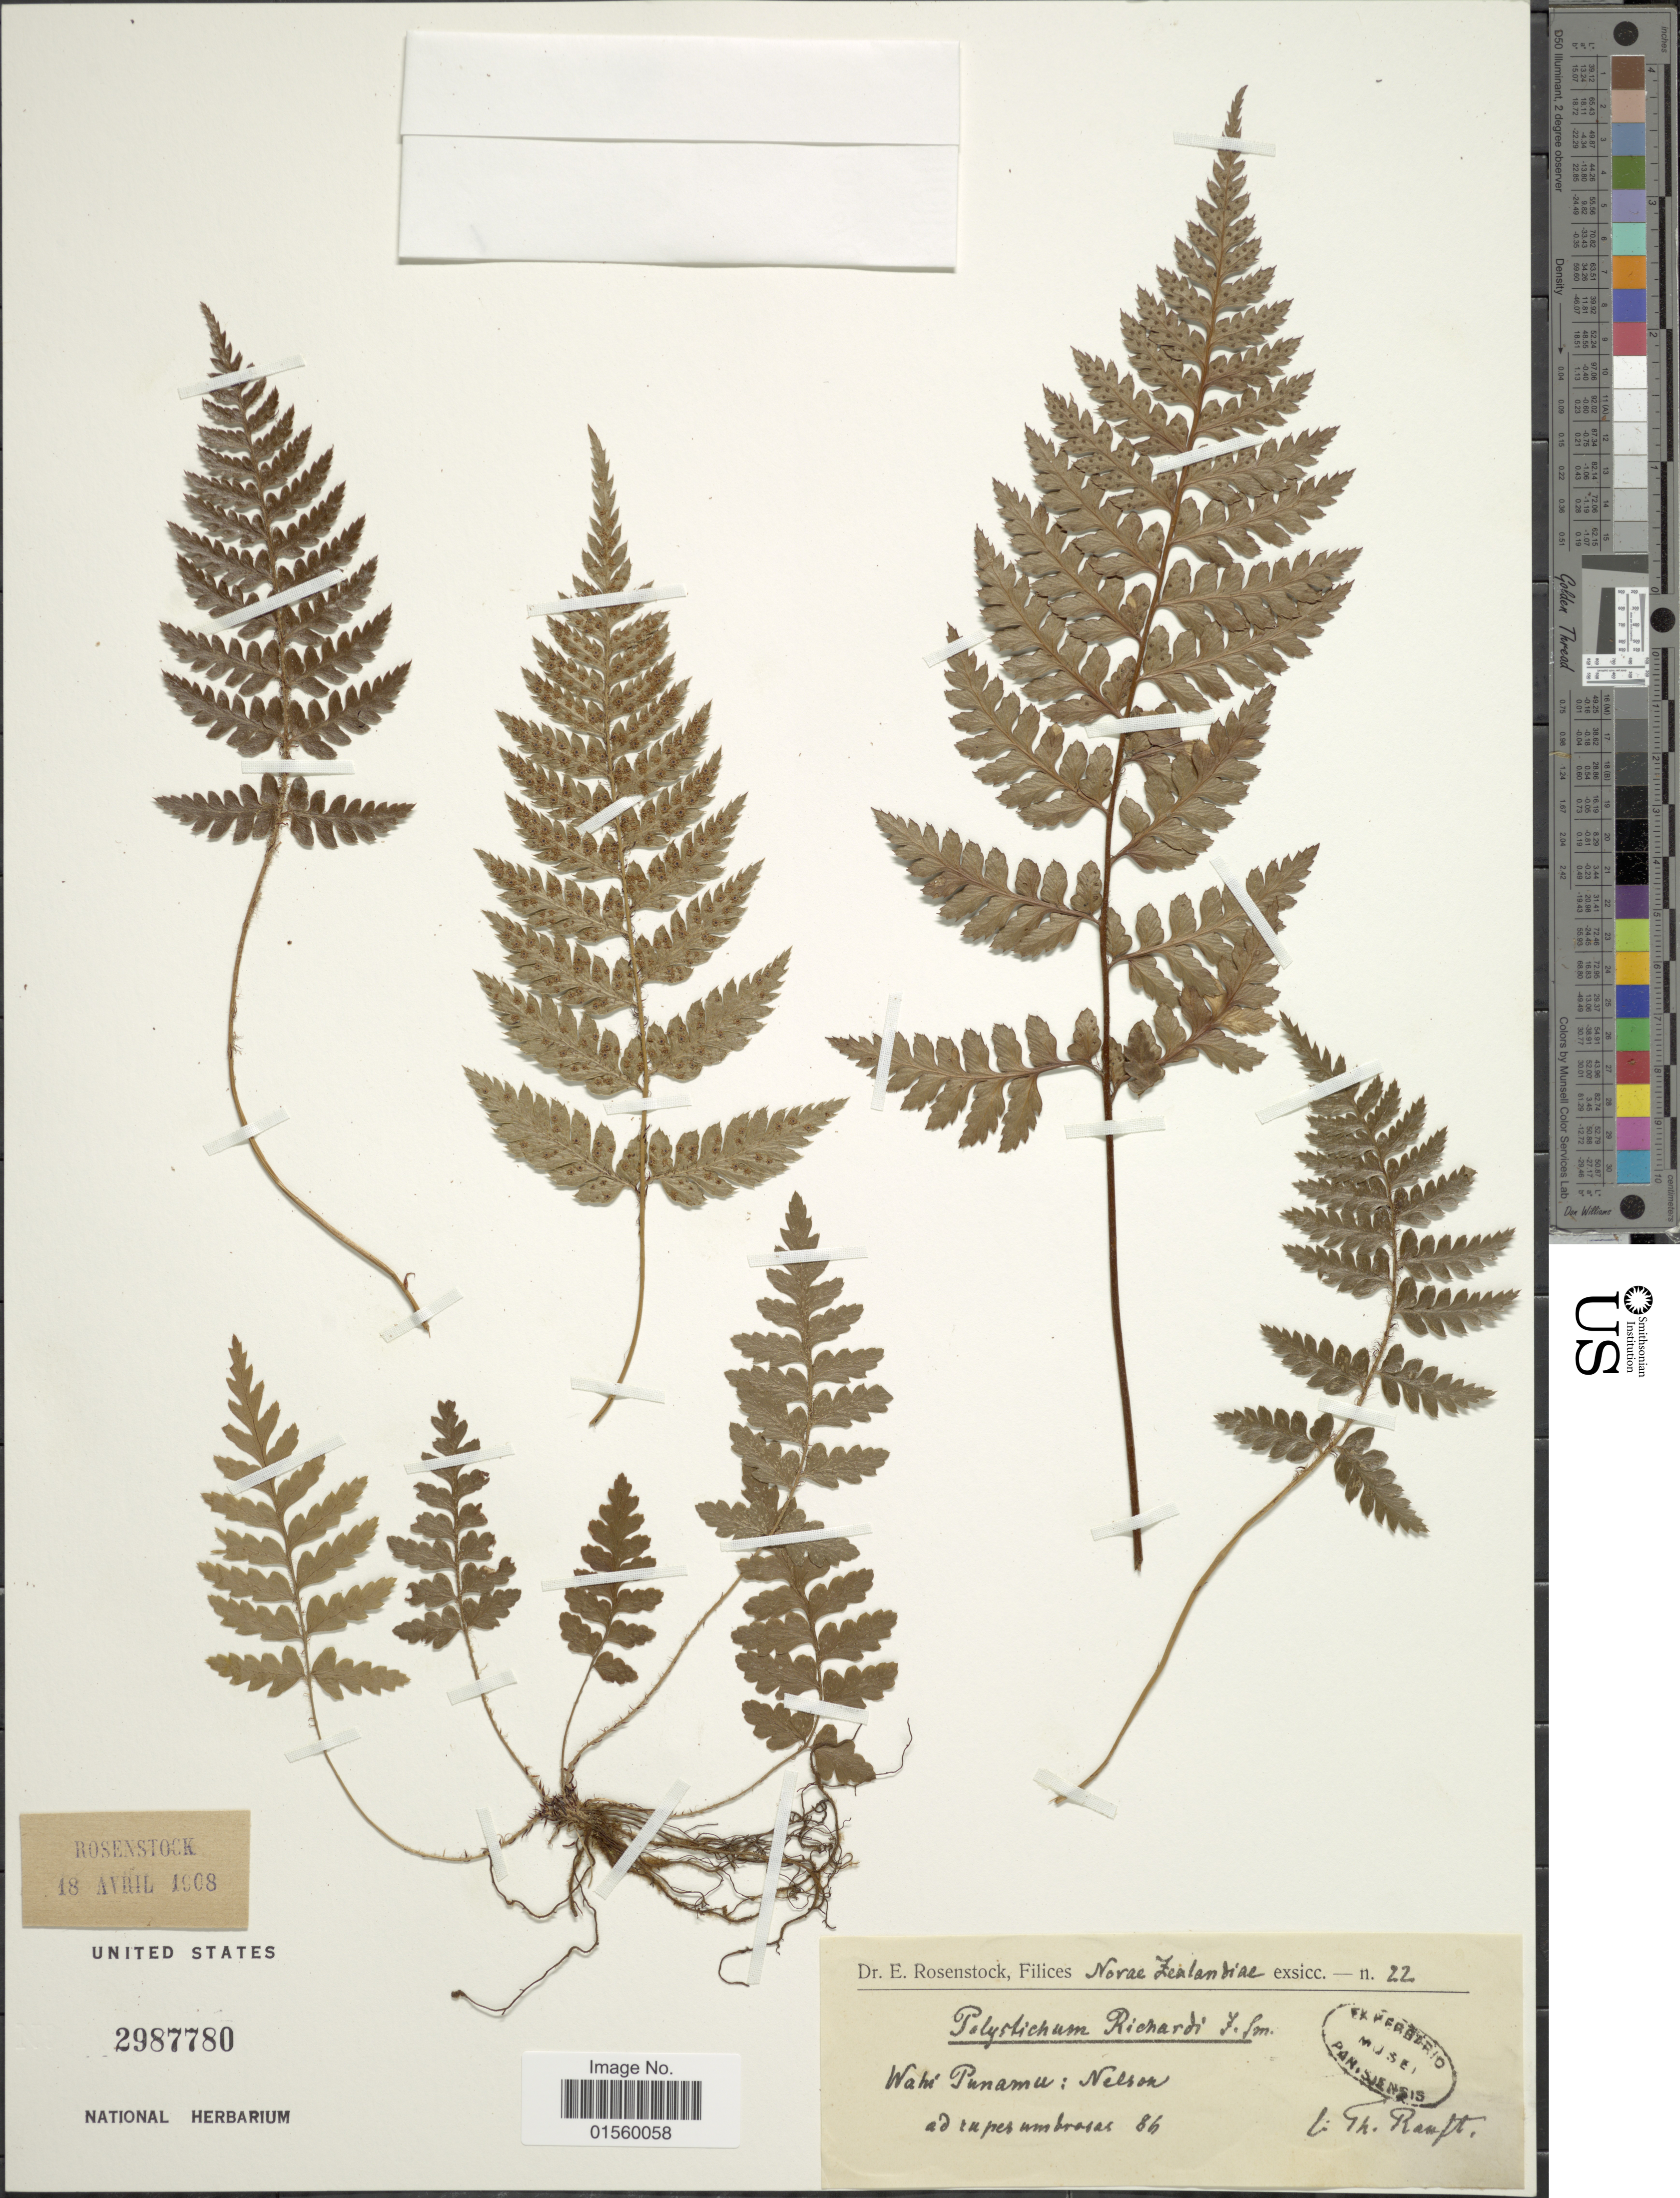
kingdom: Plantae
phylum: Tracheophyta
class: Polypodiopsida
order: Polypodiales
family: Dryopteridaceae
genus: Polystichum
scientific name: Polystichum richardii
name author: J. Sm.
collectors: T. Rauft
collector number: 22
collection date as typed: Transcribed d/m/y: //86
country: New Zealand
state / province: Nelson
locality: Novae Zealandiae, Wahi Punamu: Nelson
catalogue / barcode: US 2987780